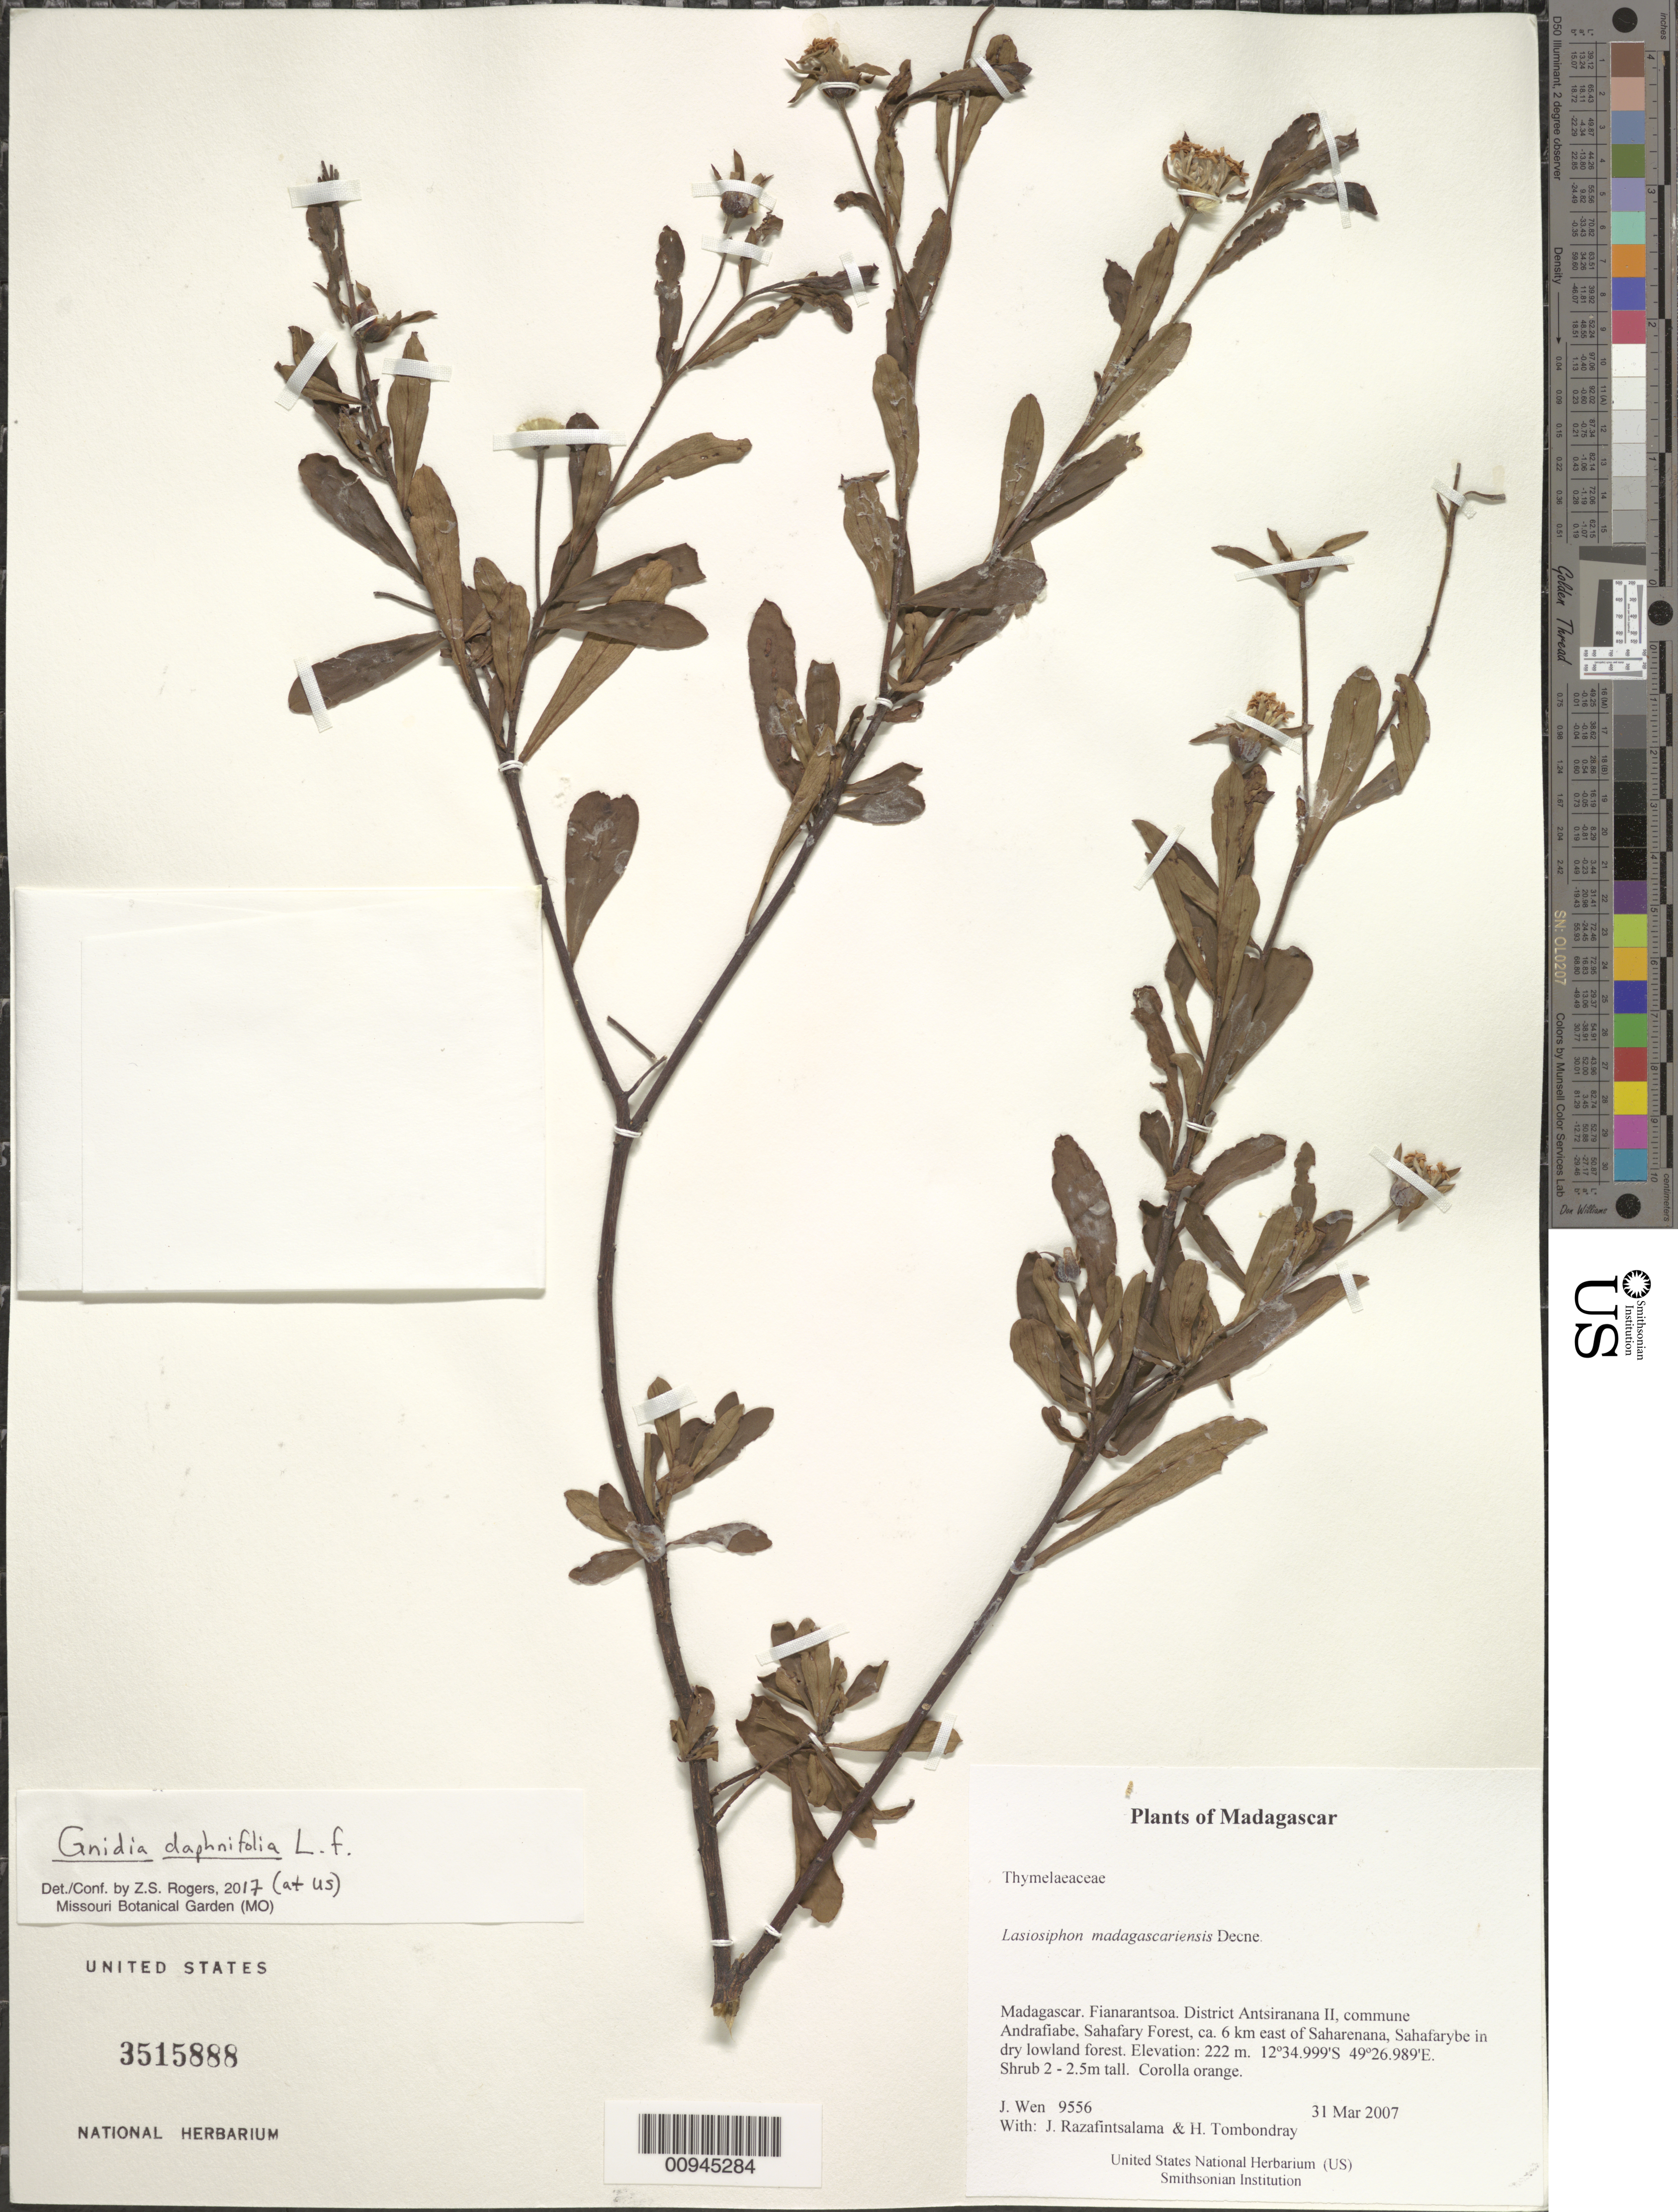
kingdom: Plantae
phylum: Tracheophyta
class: Magnoliopsida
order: Malvales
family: Thymelaeaceae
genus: Lasiosiphon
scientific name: Lasiosiphon daphnifolius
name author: (L. f.) Boatwr. & J.C. Manning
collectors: J. Wen, J. Razafintsalama & H. Tombondray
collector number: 9556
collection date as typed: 31 Mar 2007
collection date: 2007-03-31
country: Madagascar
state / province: Diana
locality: District Antsiranana II, commune Andrafiabe, Sahafary Forest, ca. 6 km east of Saharenana, Sahafarybe in dry lowland forest.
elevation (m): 222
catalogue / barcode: US 3515888